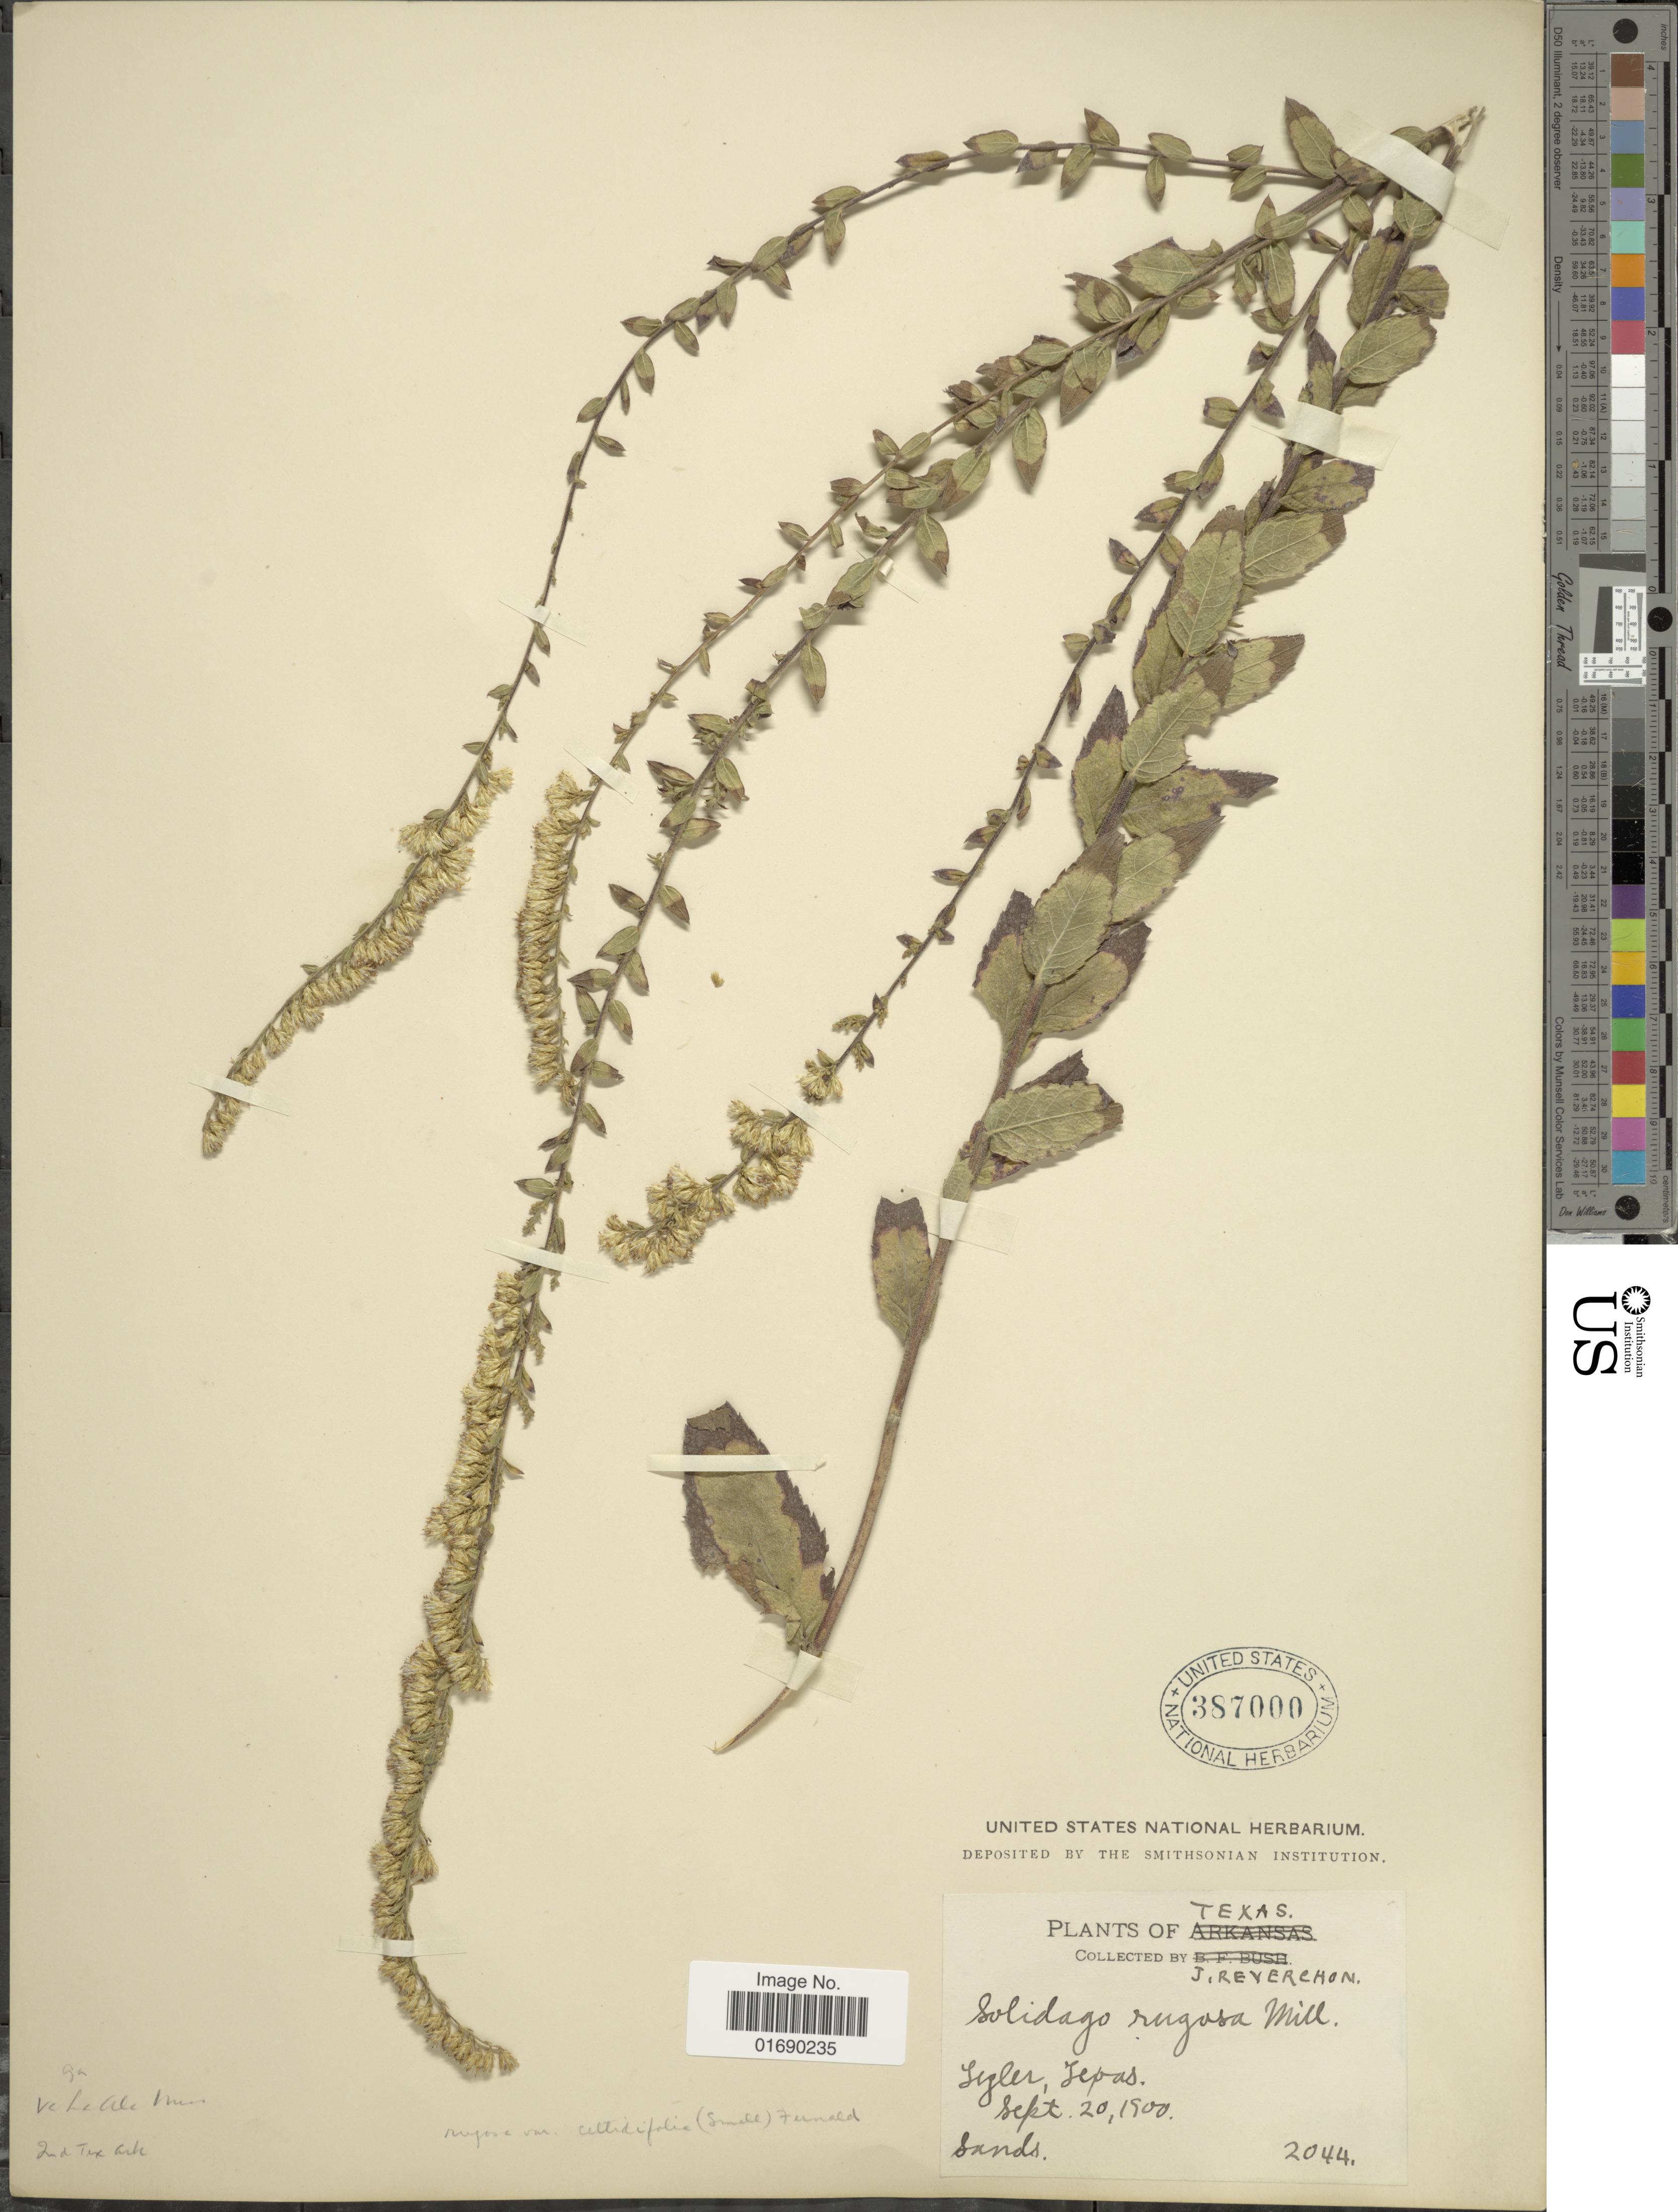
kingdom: Plantae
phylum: Tracheophyta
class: Magnoliopsida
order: Asterales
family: Asteraceae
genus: Solidago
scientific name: Solidago rugosa var. celtidifolia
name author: (Small) Fernald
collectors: J. Reverchon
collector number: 2044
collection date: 1900-09-20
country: United States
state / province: Texas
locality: Segler, Texas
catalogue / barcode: US 387000